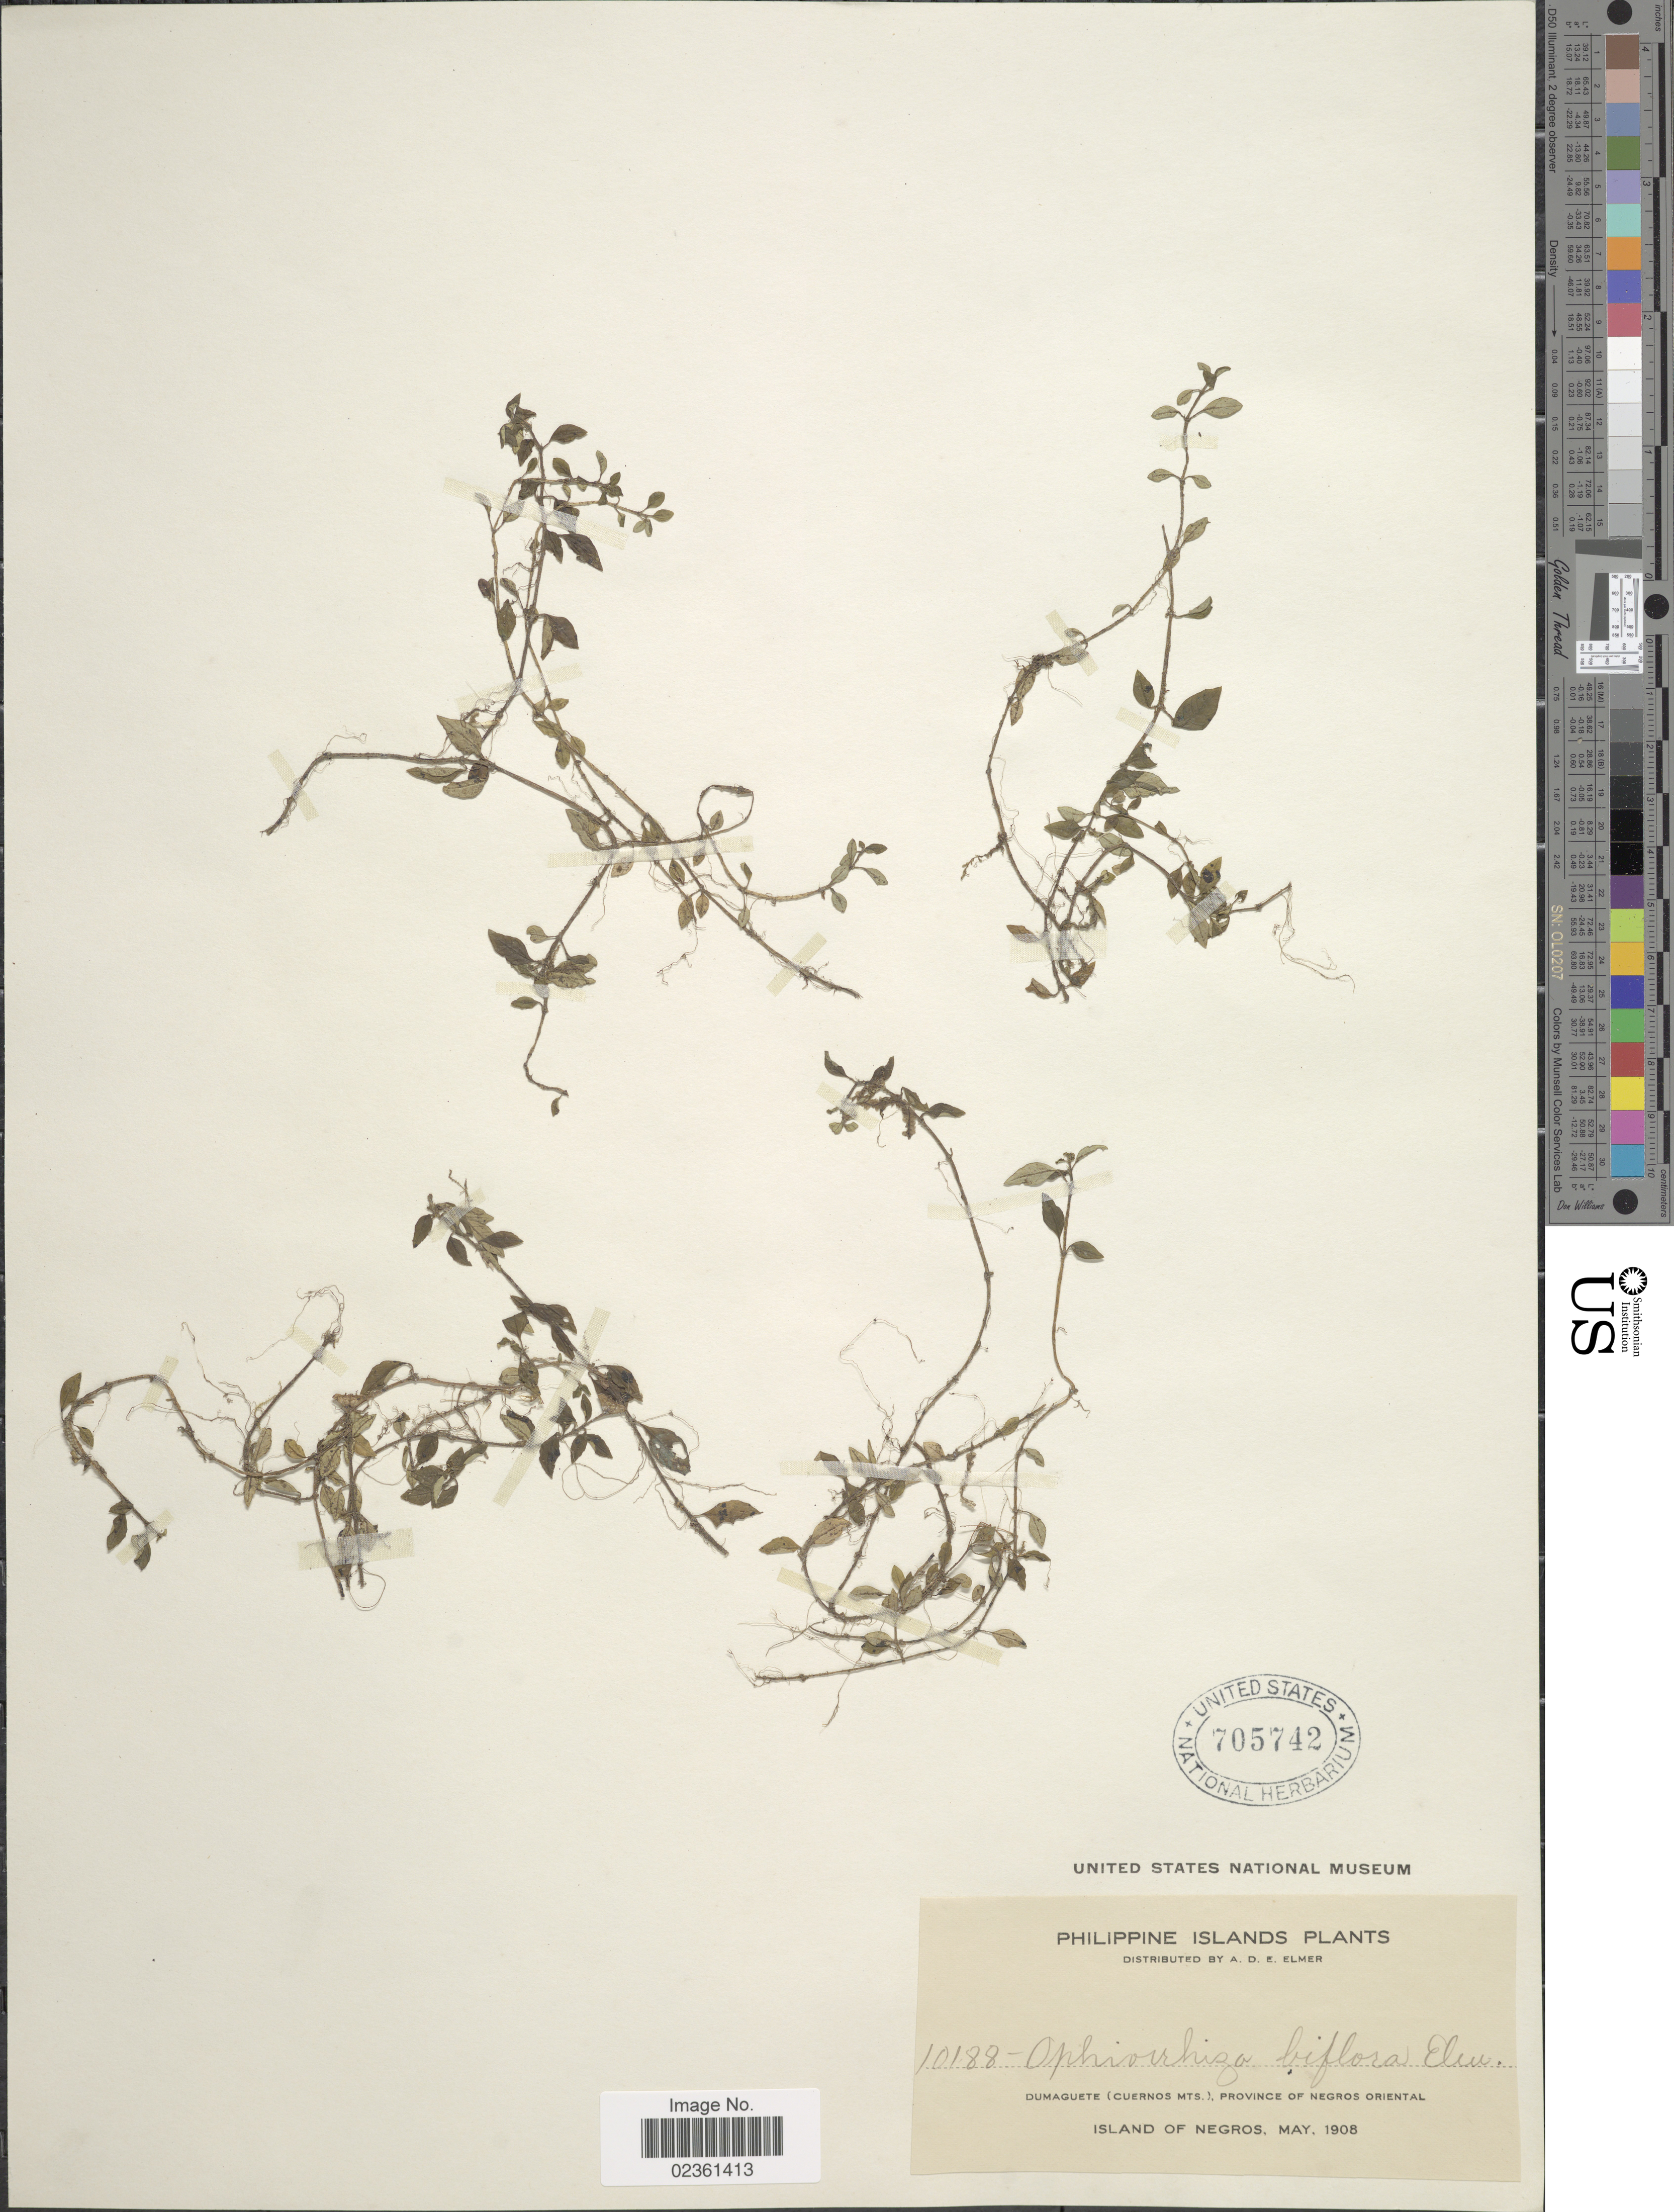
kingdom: Plantae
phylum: Tracheophyta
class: Magnoliopsida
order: Gentianales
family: Rubiaceae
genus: Ophiorrhiza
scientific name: Ophiorrhiza biflora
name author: Elmer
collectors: A. D. E. Elmer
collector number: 10188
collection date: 1908-05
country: Philippines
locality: Philippine Islands, Dumaguete (Cuernos Mts.), Province of Negros Oriental, Island of Negros.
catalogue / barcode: US 705742